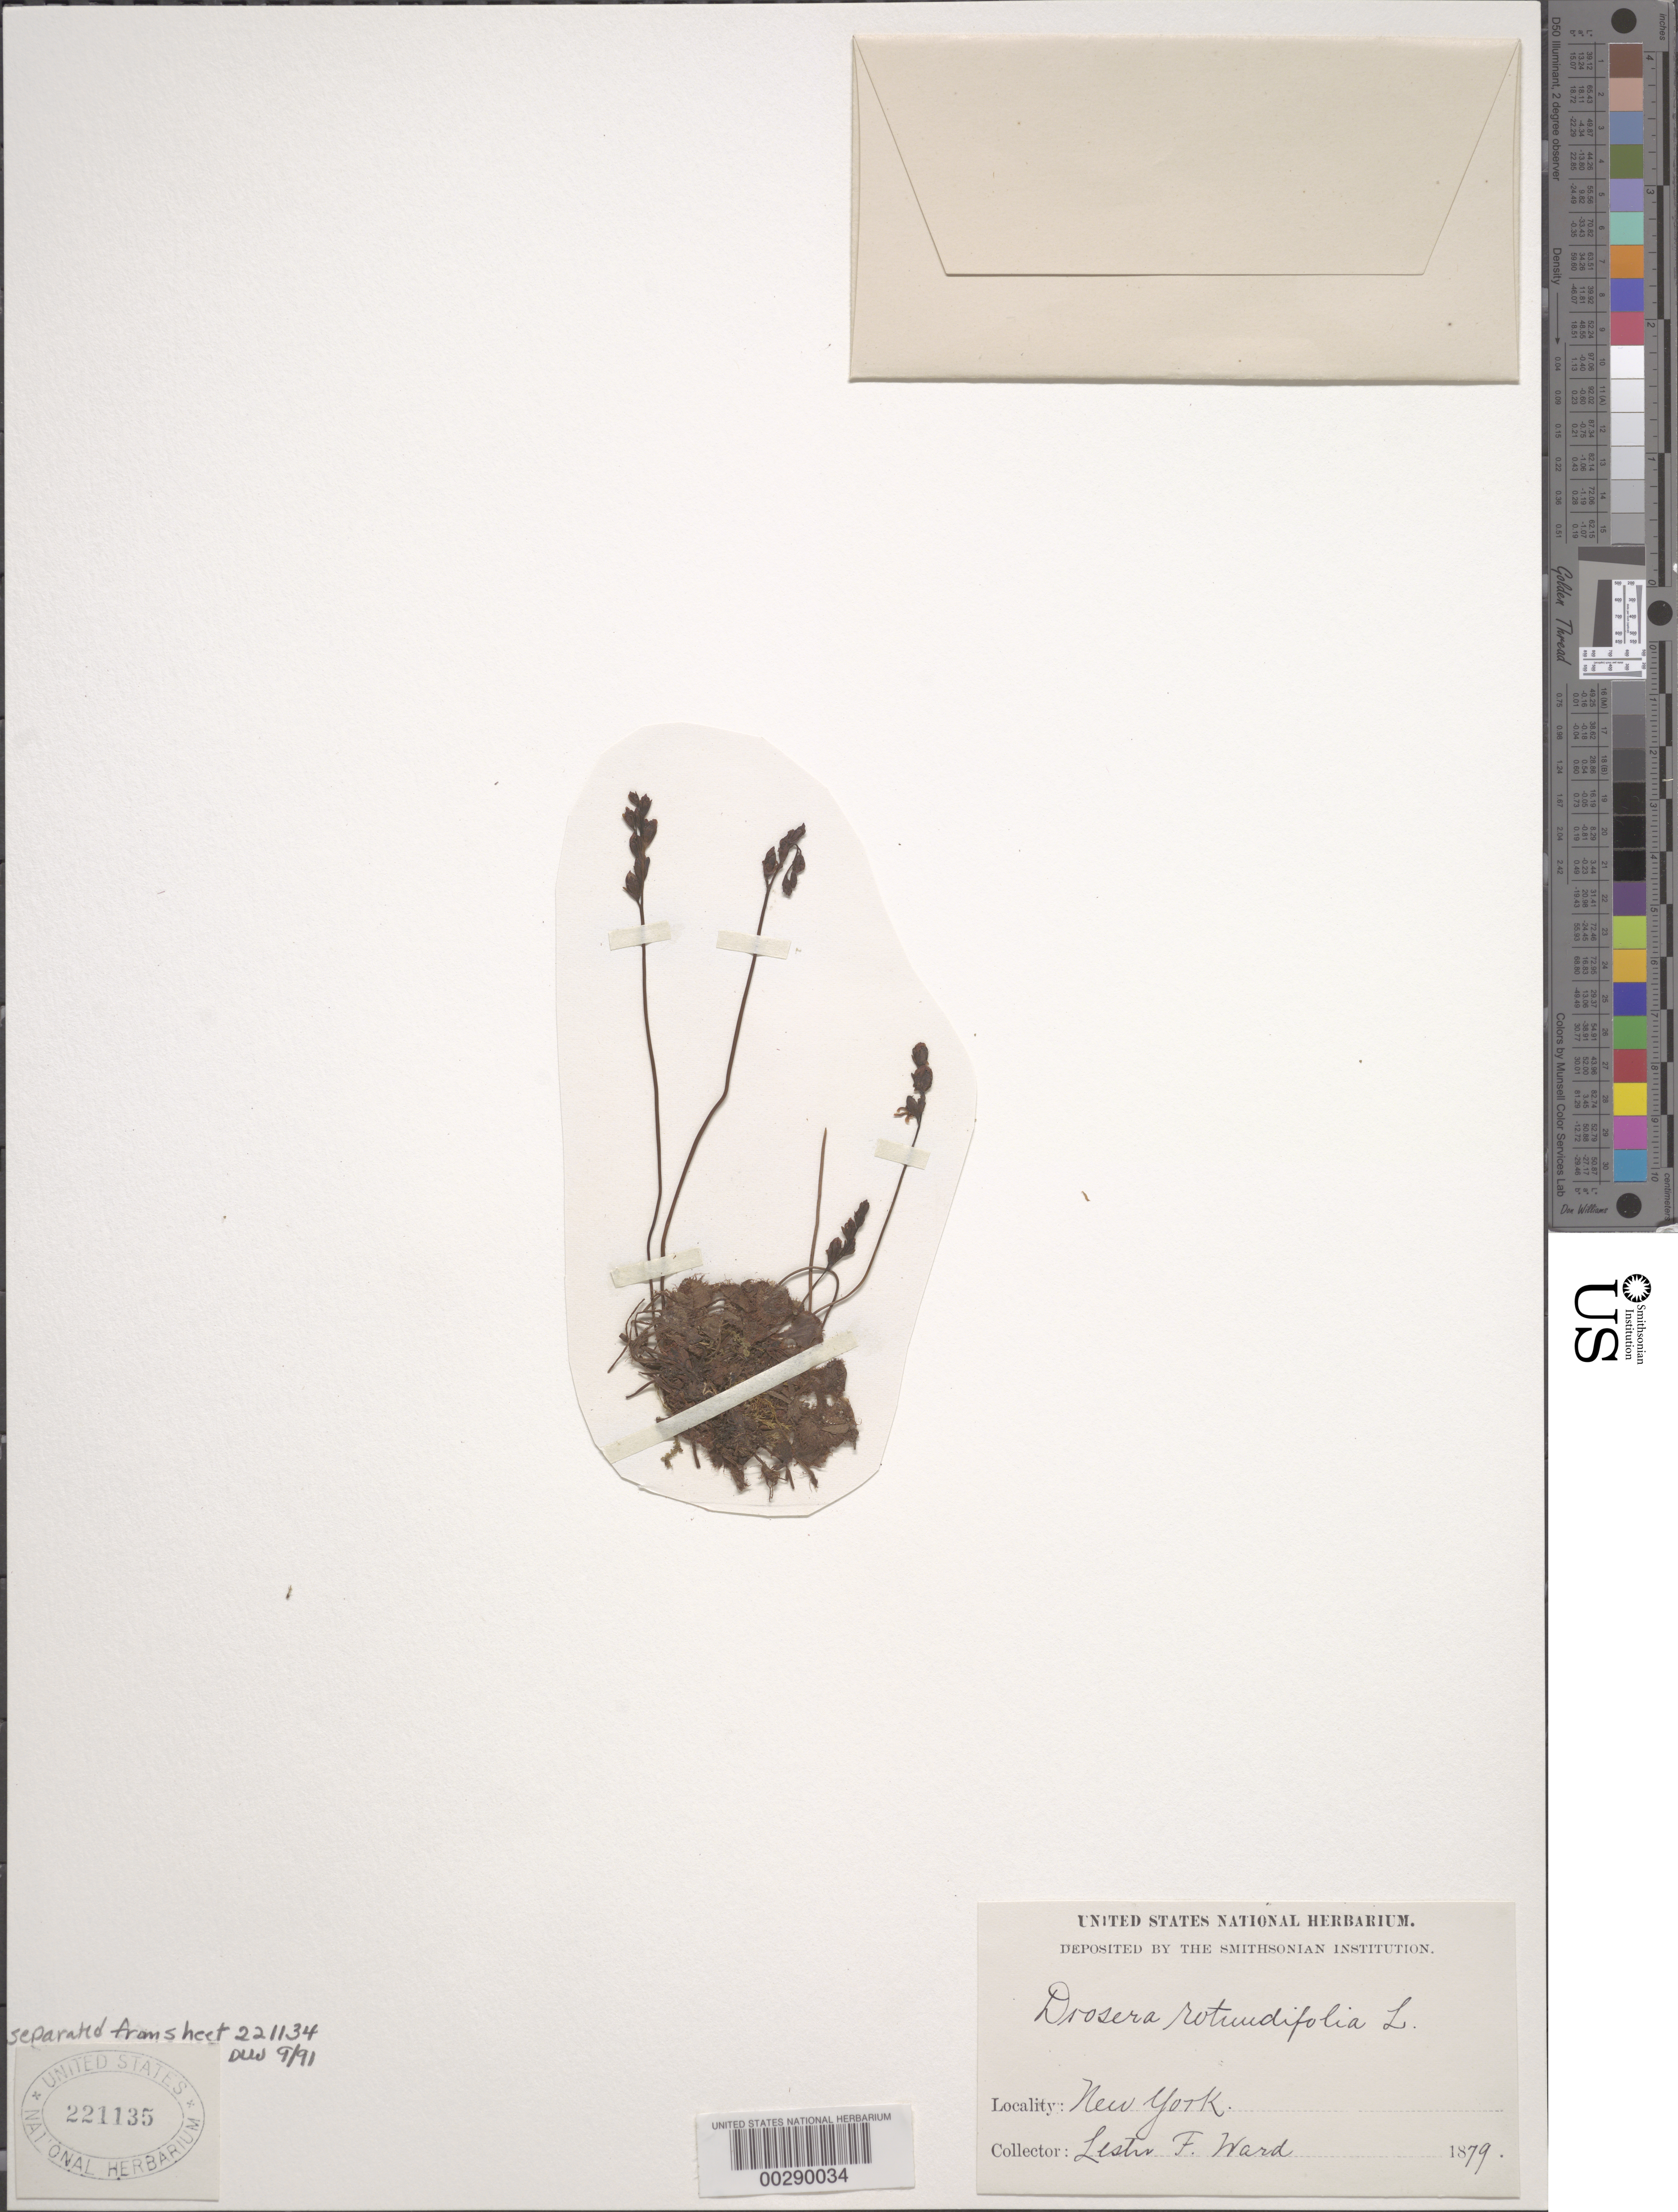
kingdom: Plantae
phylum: Tracheophyta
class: Magnoliopsida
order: Caryophyllales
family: Droseraceae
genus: Drosera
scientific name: Drosera rotundifolia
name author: L.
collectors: L. F. Ward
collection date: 1879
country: United States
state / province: New York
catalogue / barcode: US 221135